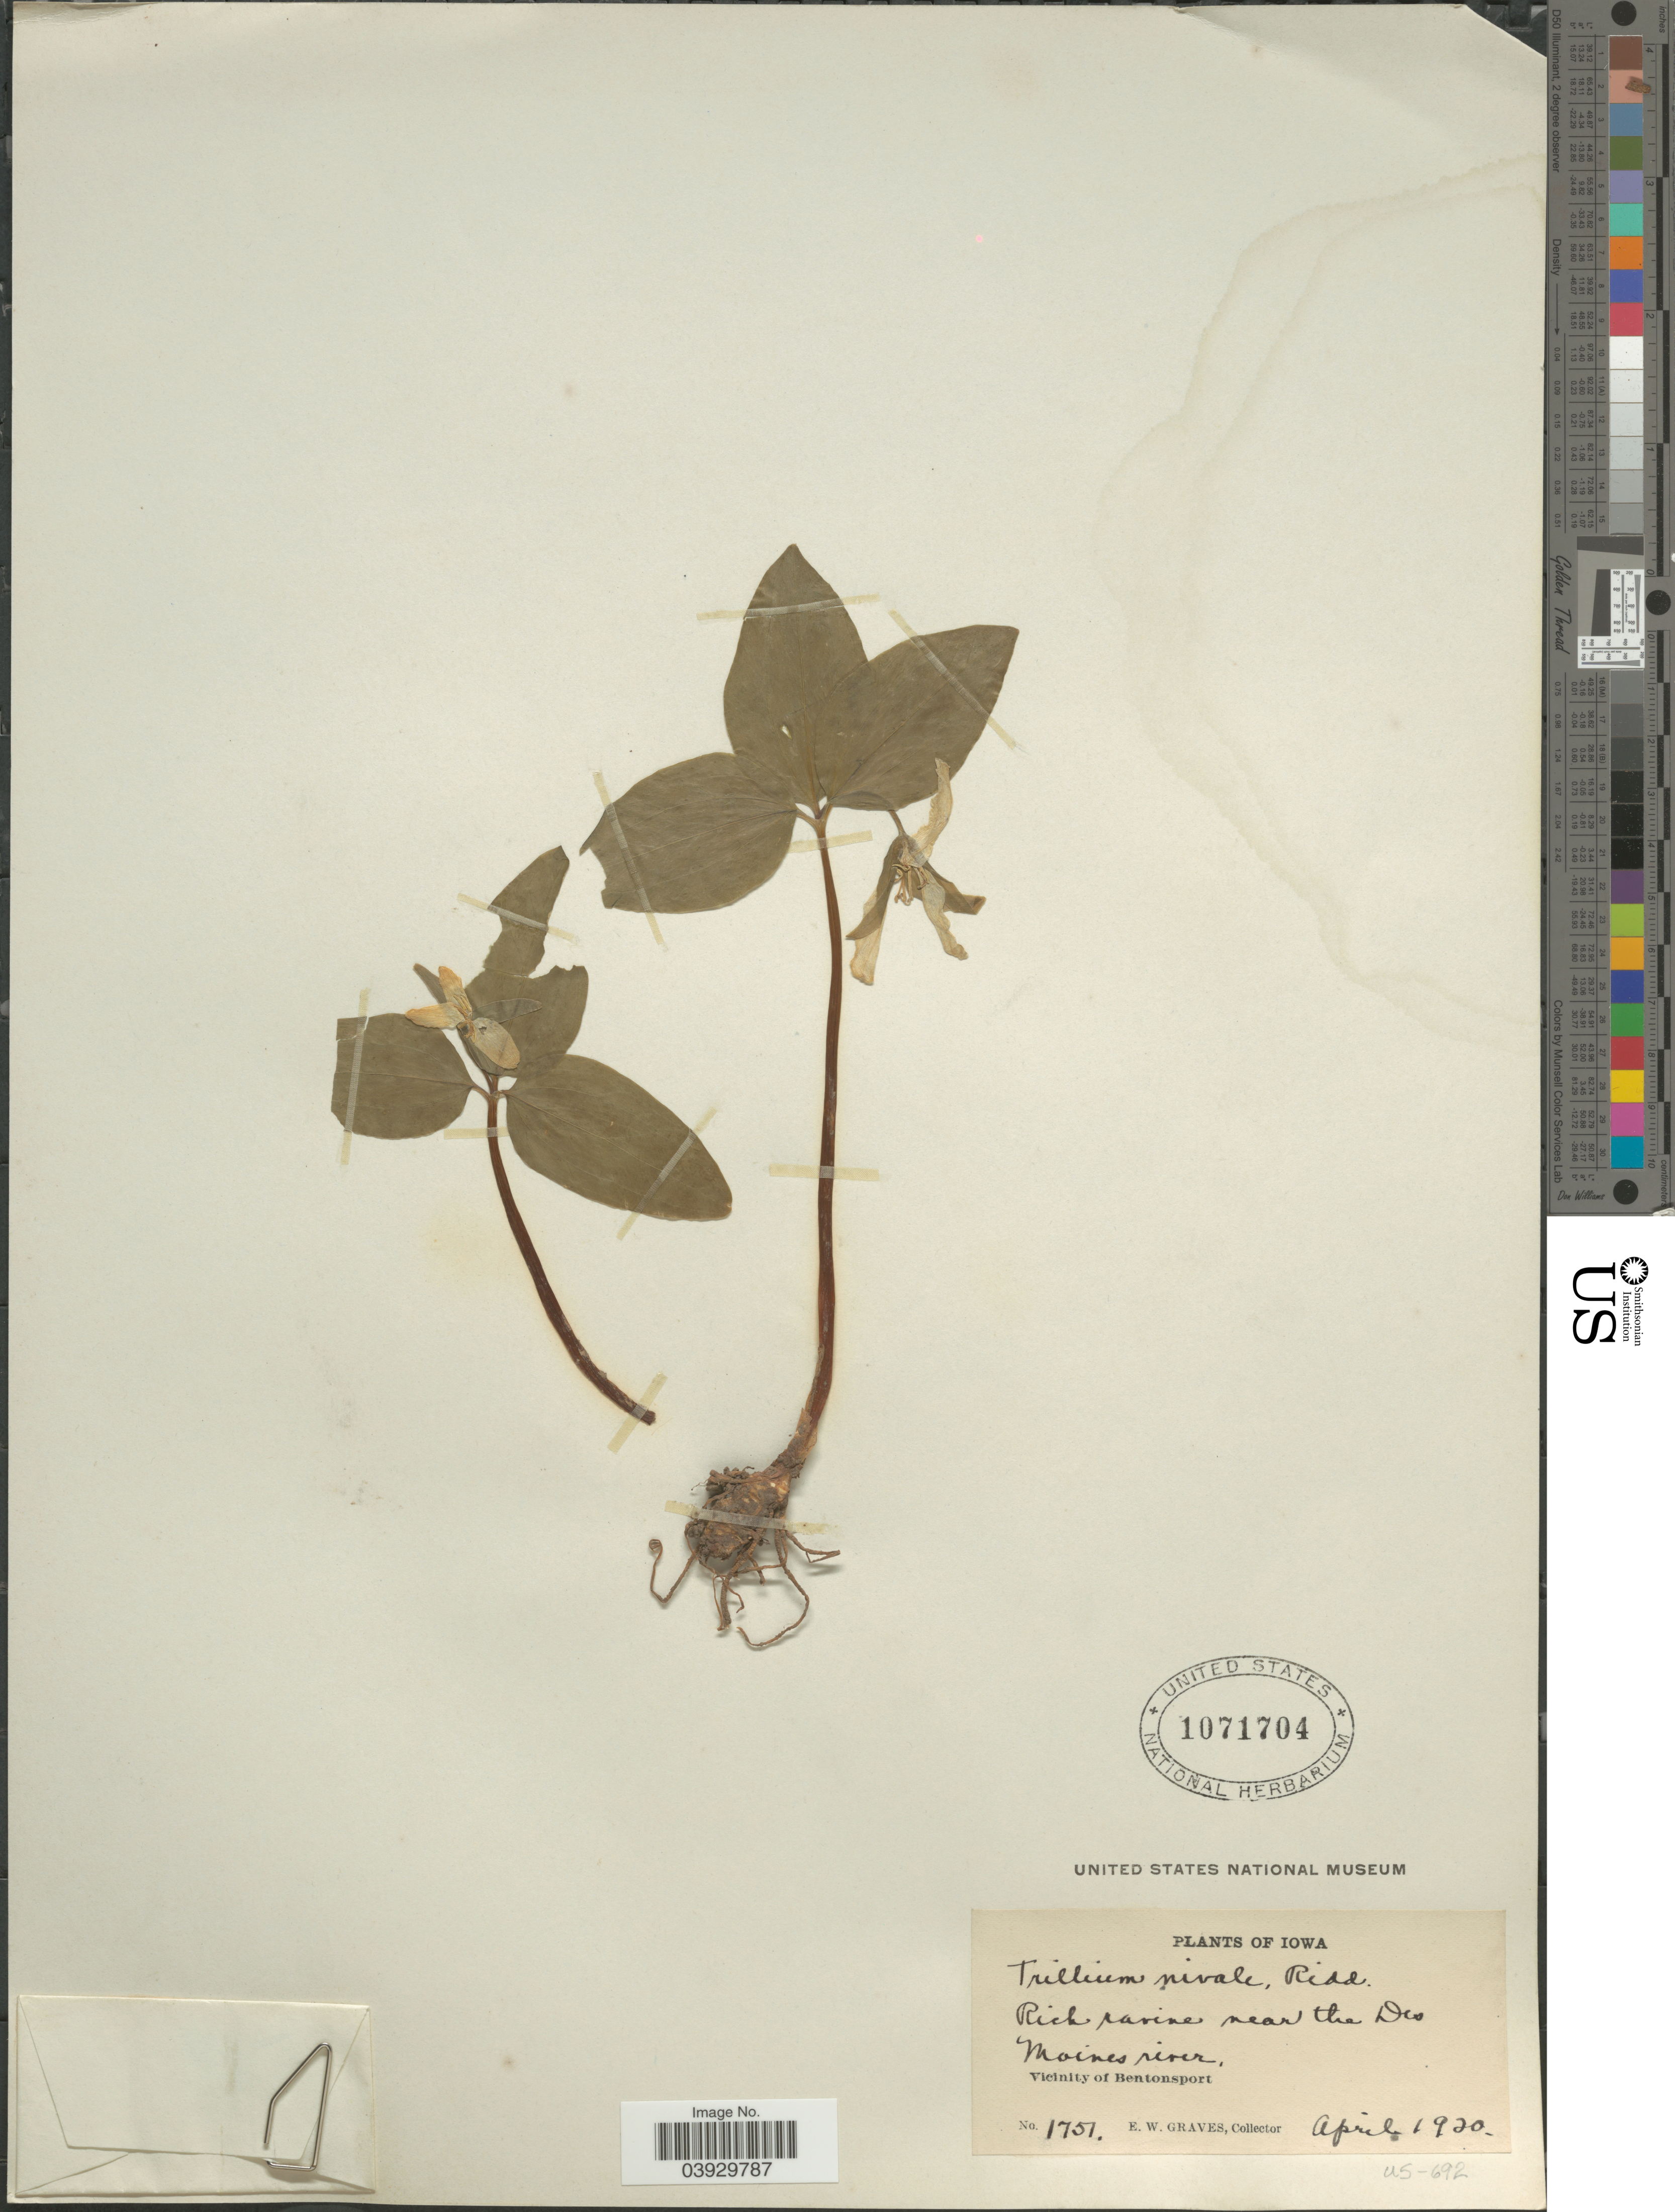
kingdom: Plantae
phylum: Tracheophyta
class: Liliopsida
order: Liliales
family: Melanthiaceae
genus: Trillium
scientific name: Trillium nivale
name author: Riddell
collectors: E. Graves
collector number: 1751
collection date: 1920-04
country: United States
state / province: Iowa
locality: Near the Des Moines river. Vicinity of Bentonsport.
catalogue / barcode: US 1071704